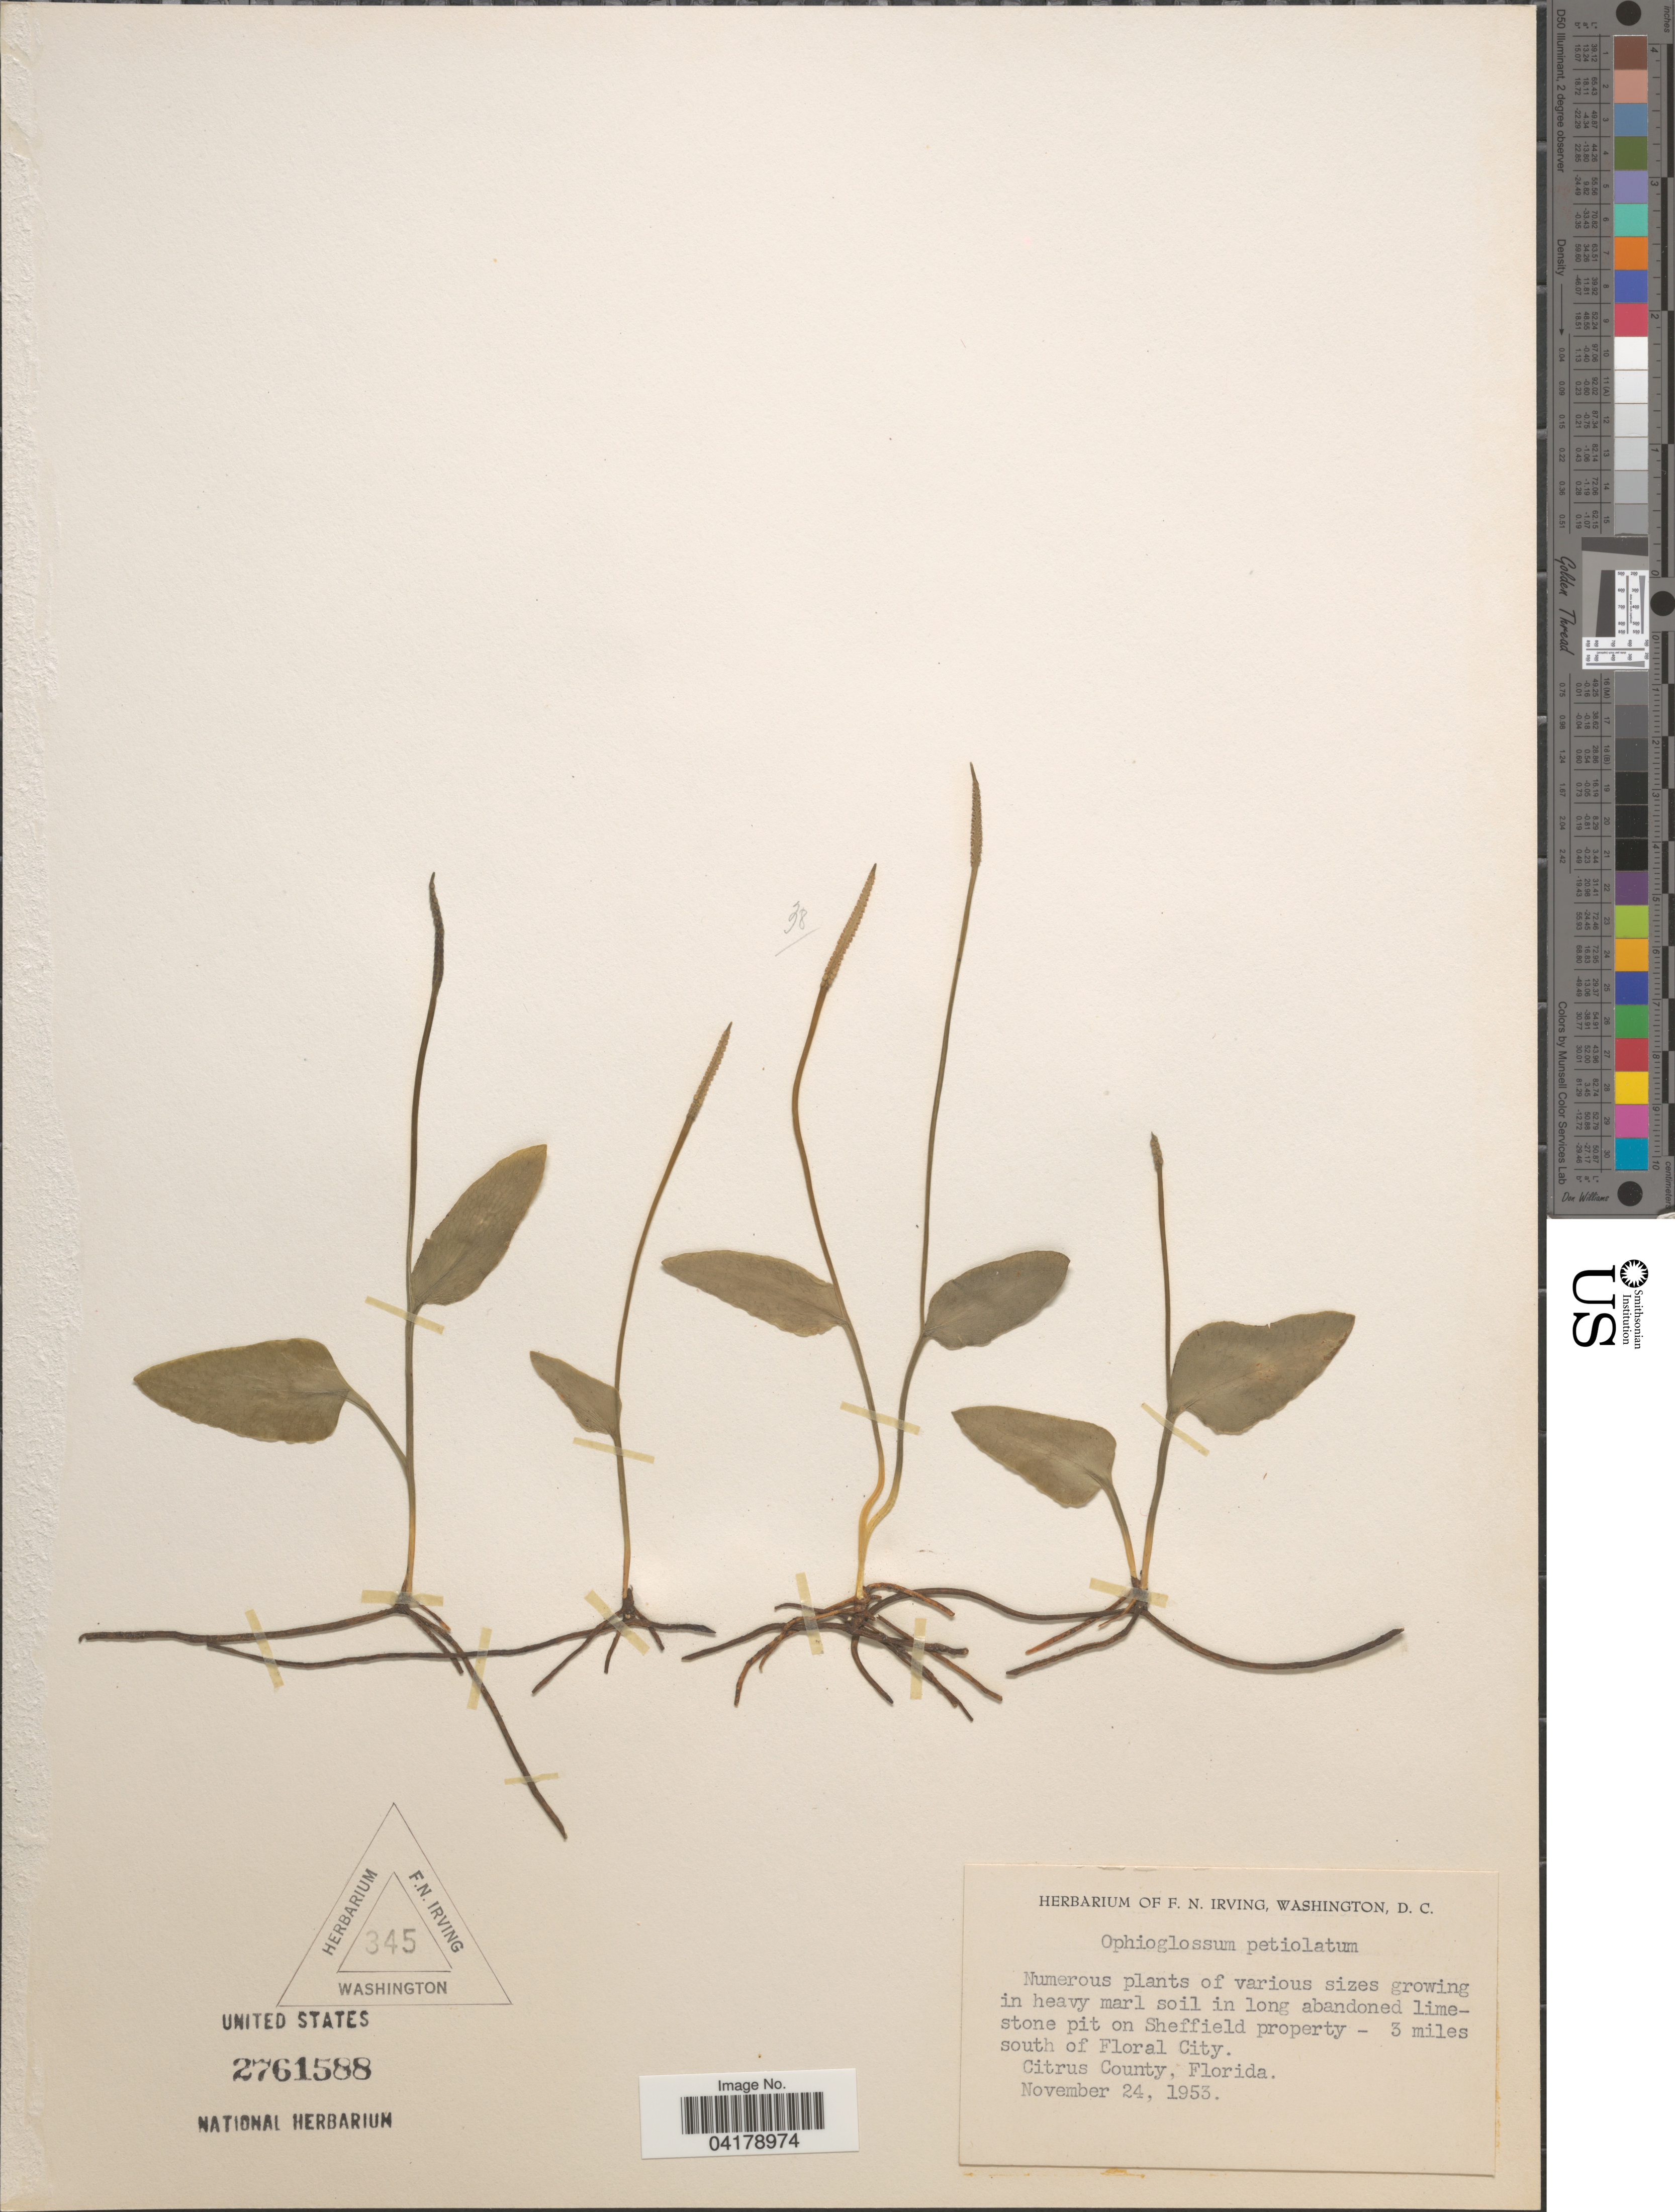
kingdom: Plantae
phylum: Tracheophyta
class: Polypodiopsida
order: Ophioglossales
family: Ophioglossaceae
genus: Ophioglossum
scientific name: Ophioglossum petiolatum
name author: Hook.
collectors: ex herb. F.N. Irving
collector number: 345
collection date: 1953-11-24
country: United States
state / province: Florida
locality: Stone pit on Sheffield property - 3 miles south of Floral City. Citrus County.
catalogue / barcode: US 2761588